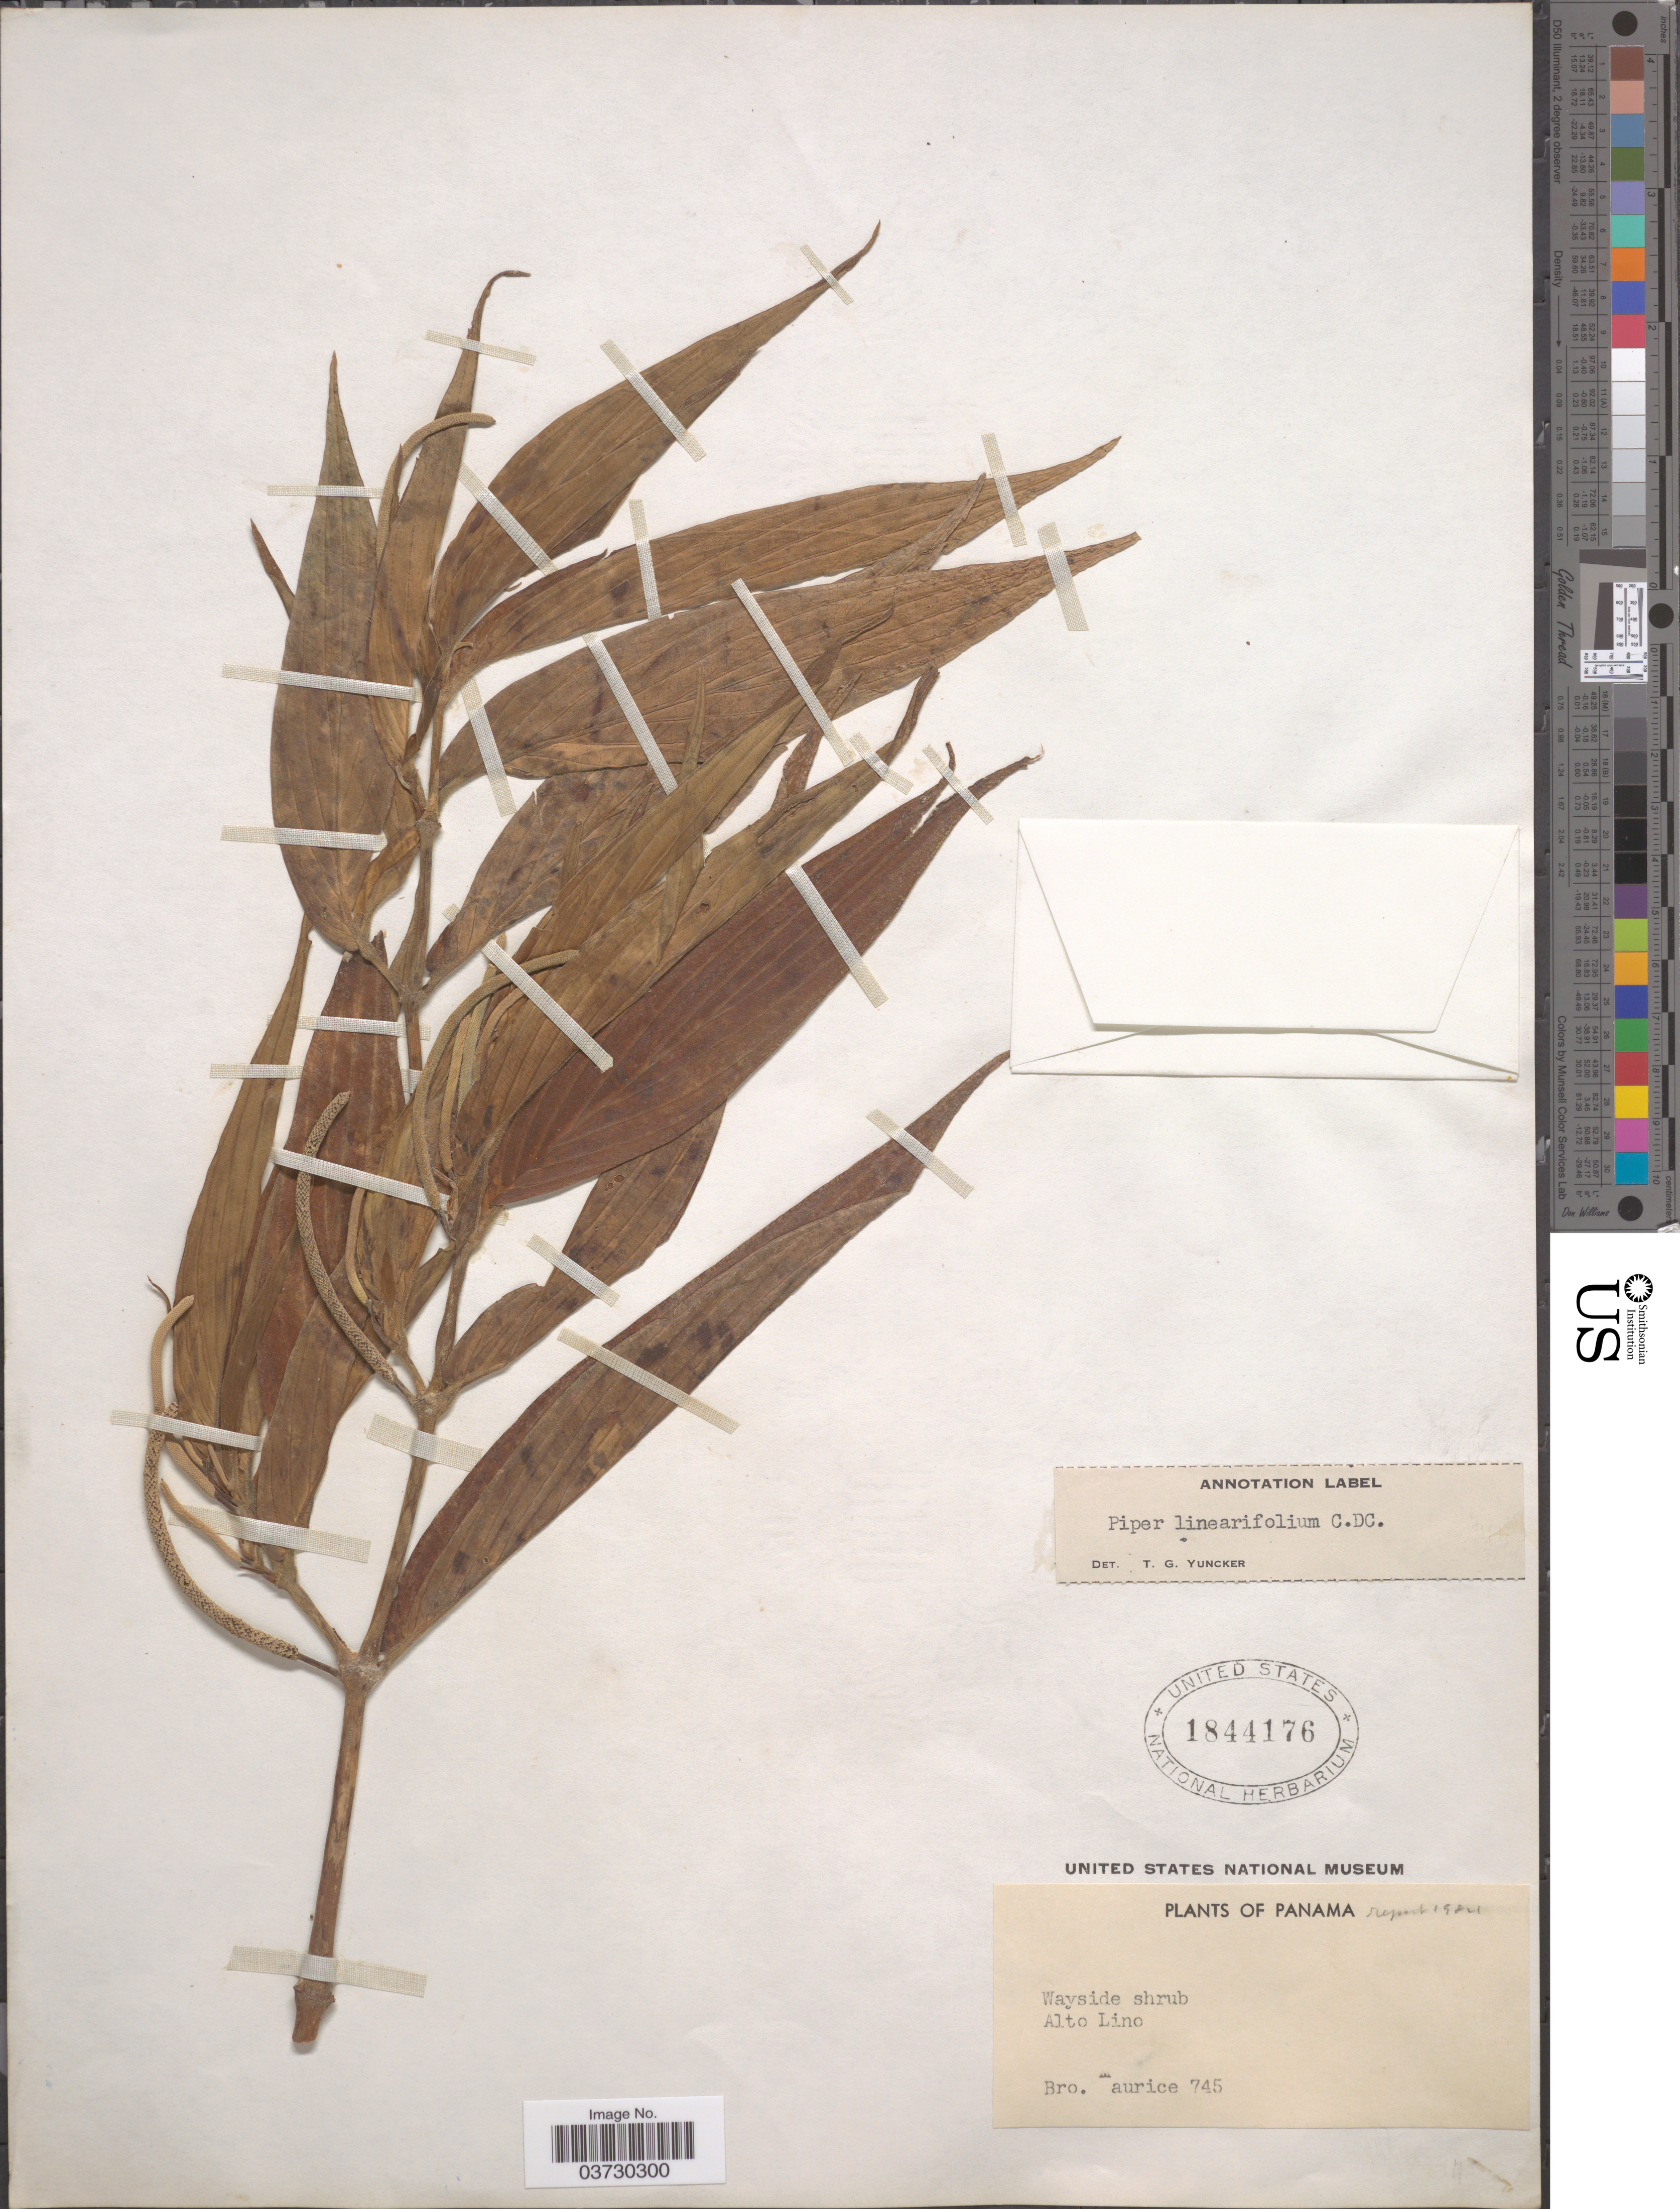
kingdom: Plantae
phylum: Tracheophyta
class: Magnoliopsida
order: Piperales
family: Piperaceae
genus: Piper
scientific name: Piper linearifolium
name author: C. DC.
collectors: B. Maurice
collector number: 745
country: Panama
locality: Alto Lino.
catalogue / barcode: US 1844176